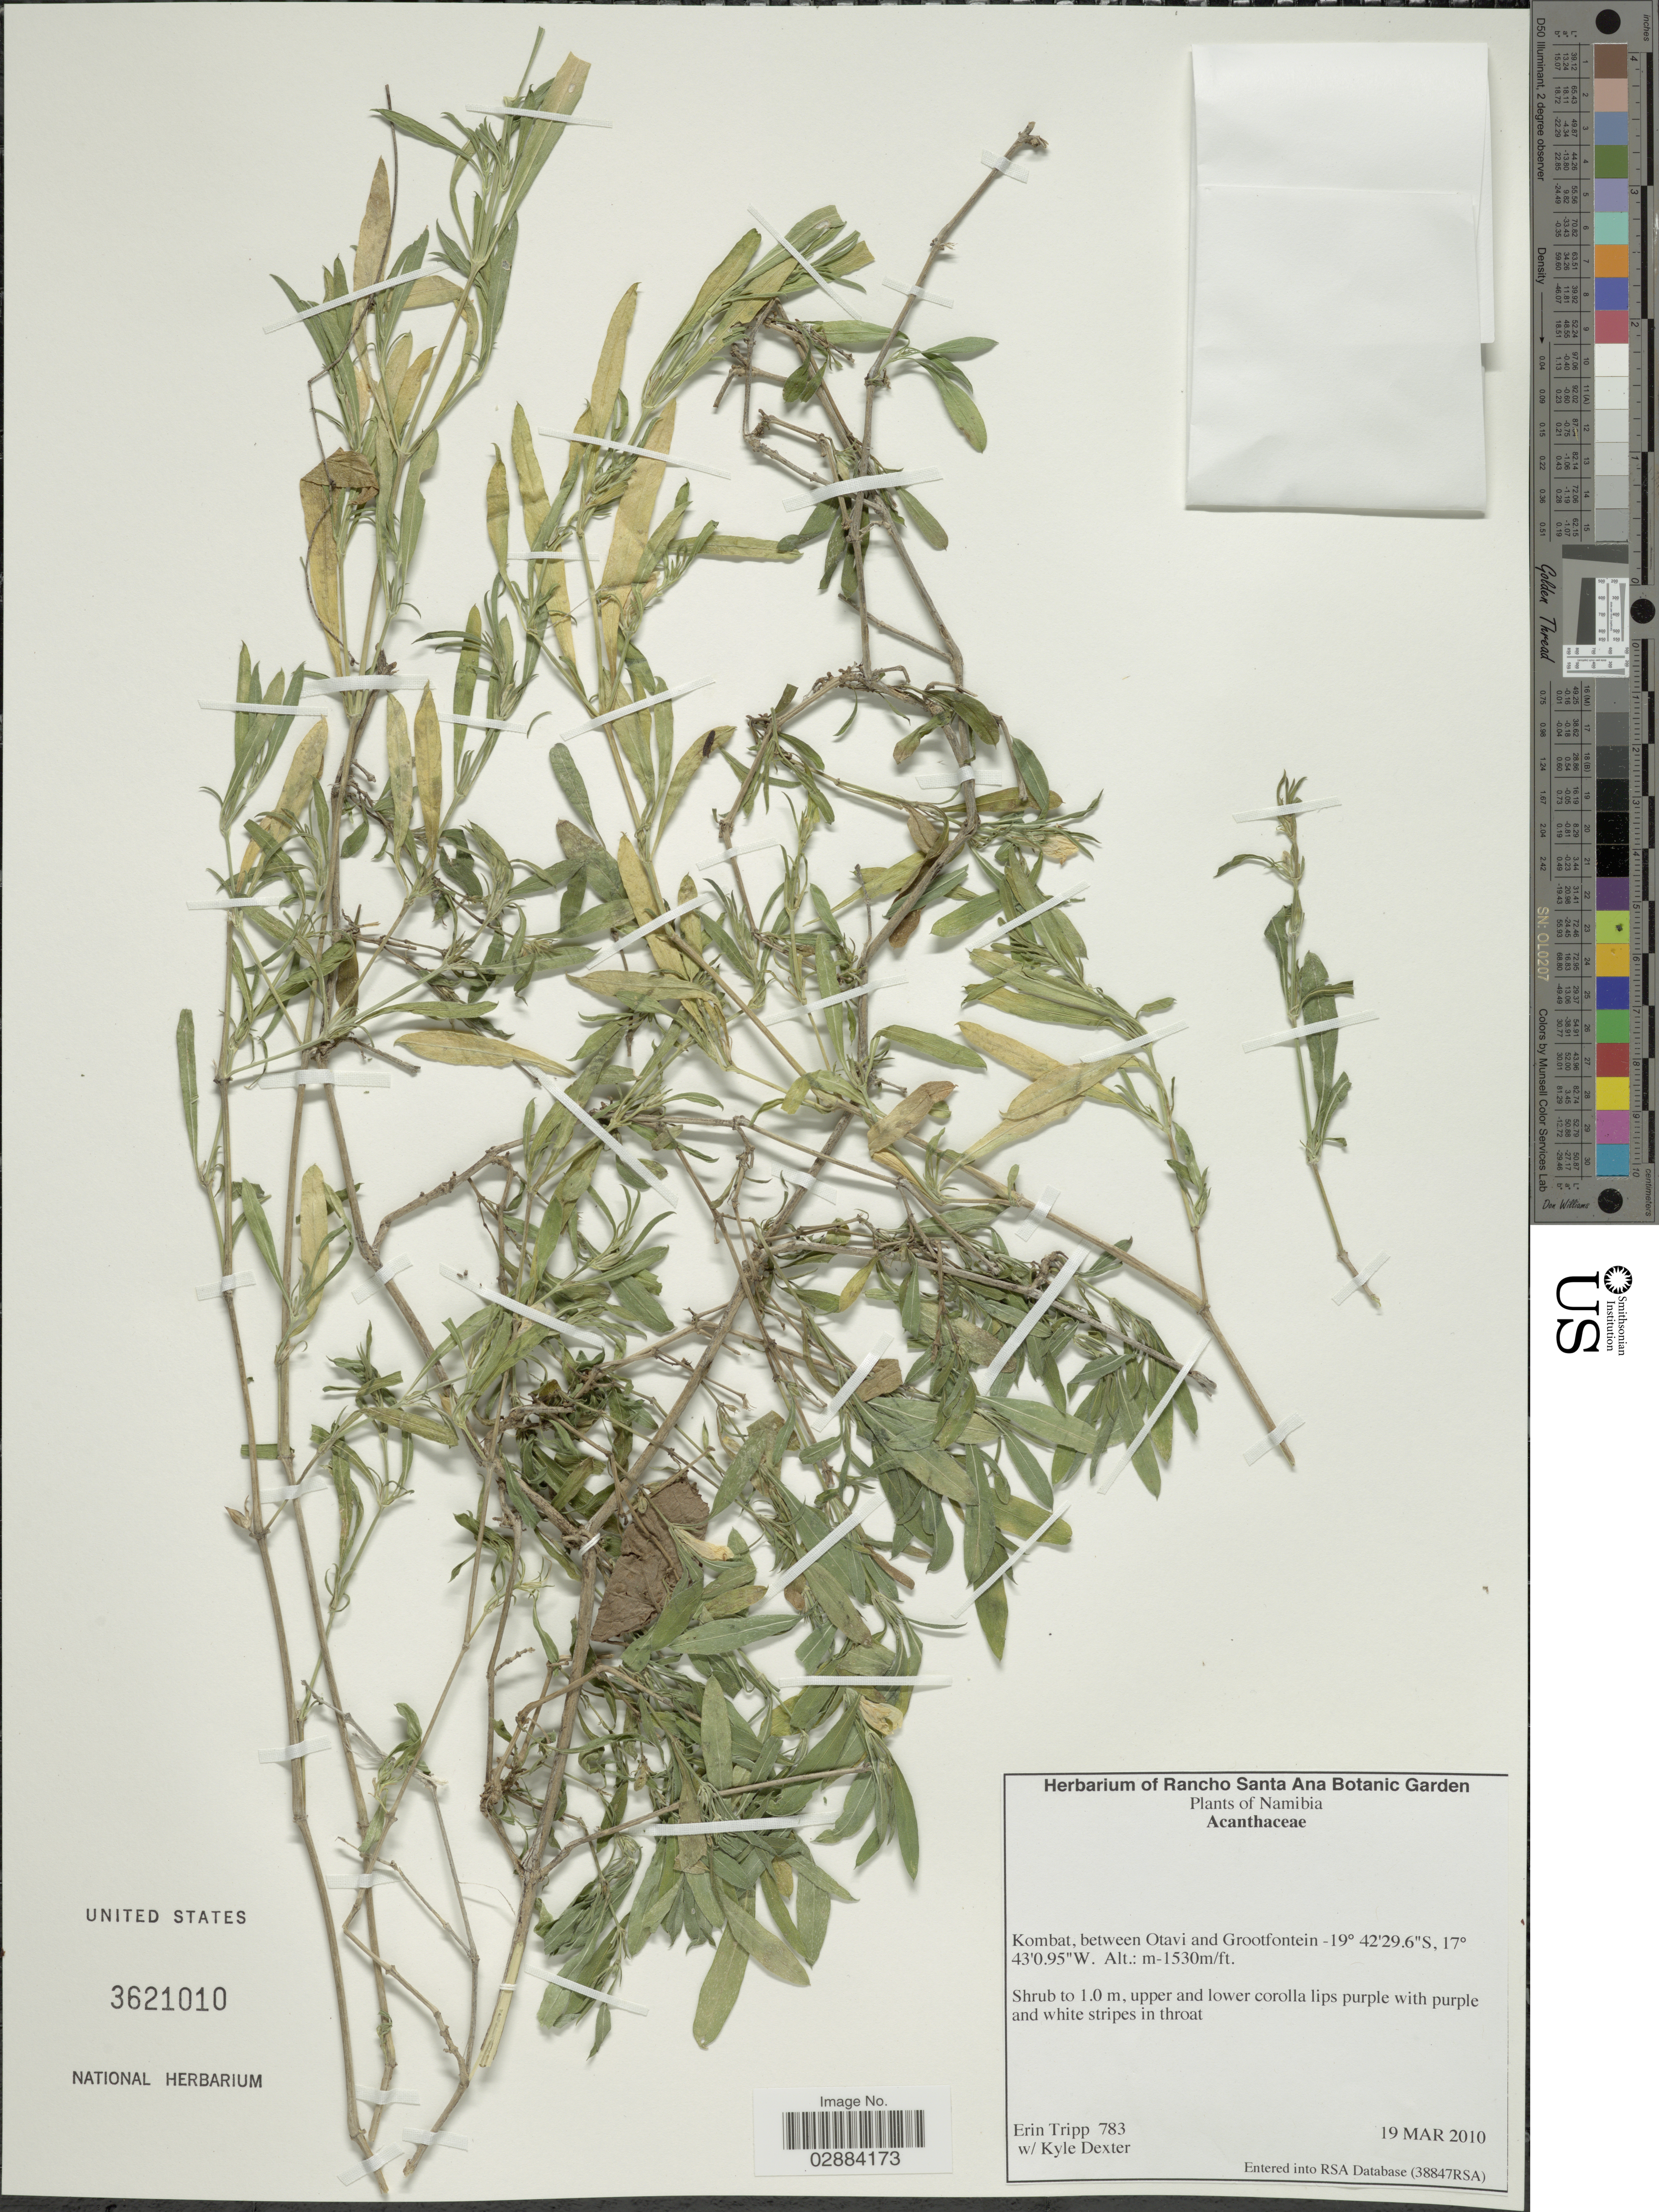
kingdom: Plantae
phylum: Tracheophyta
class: Magnoliopsida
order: Lamiales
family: Acanthaceae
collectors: E. Tripp & K. Dexter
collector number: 783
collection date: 2010-03-19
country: Namibia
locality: Kombat, between Otavi and Grootfontein.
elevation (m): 1530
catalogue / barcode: US 3621010